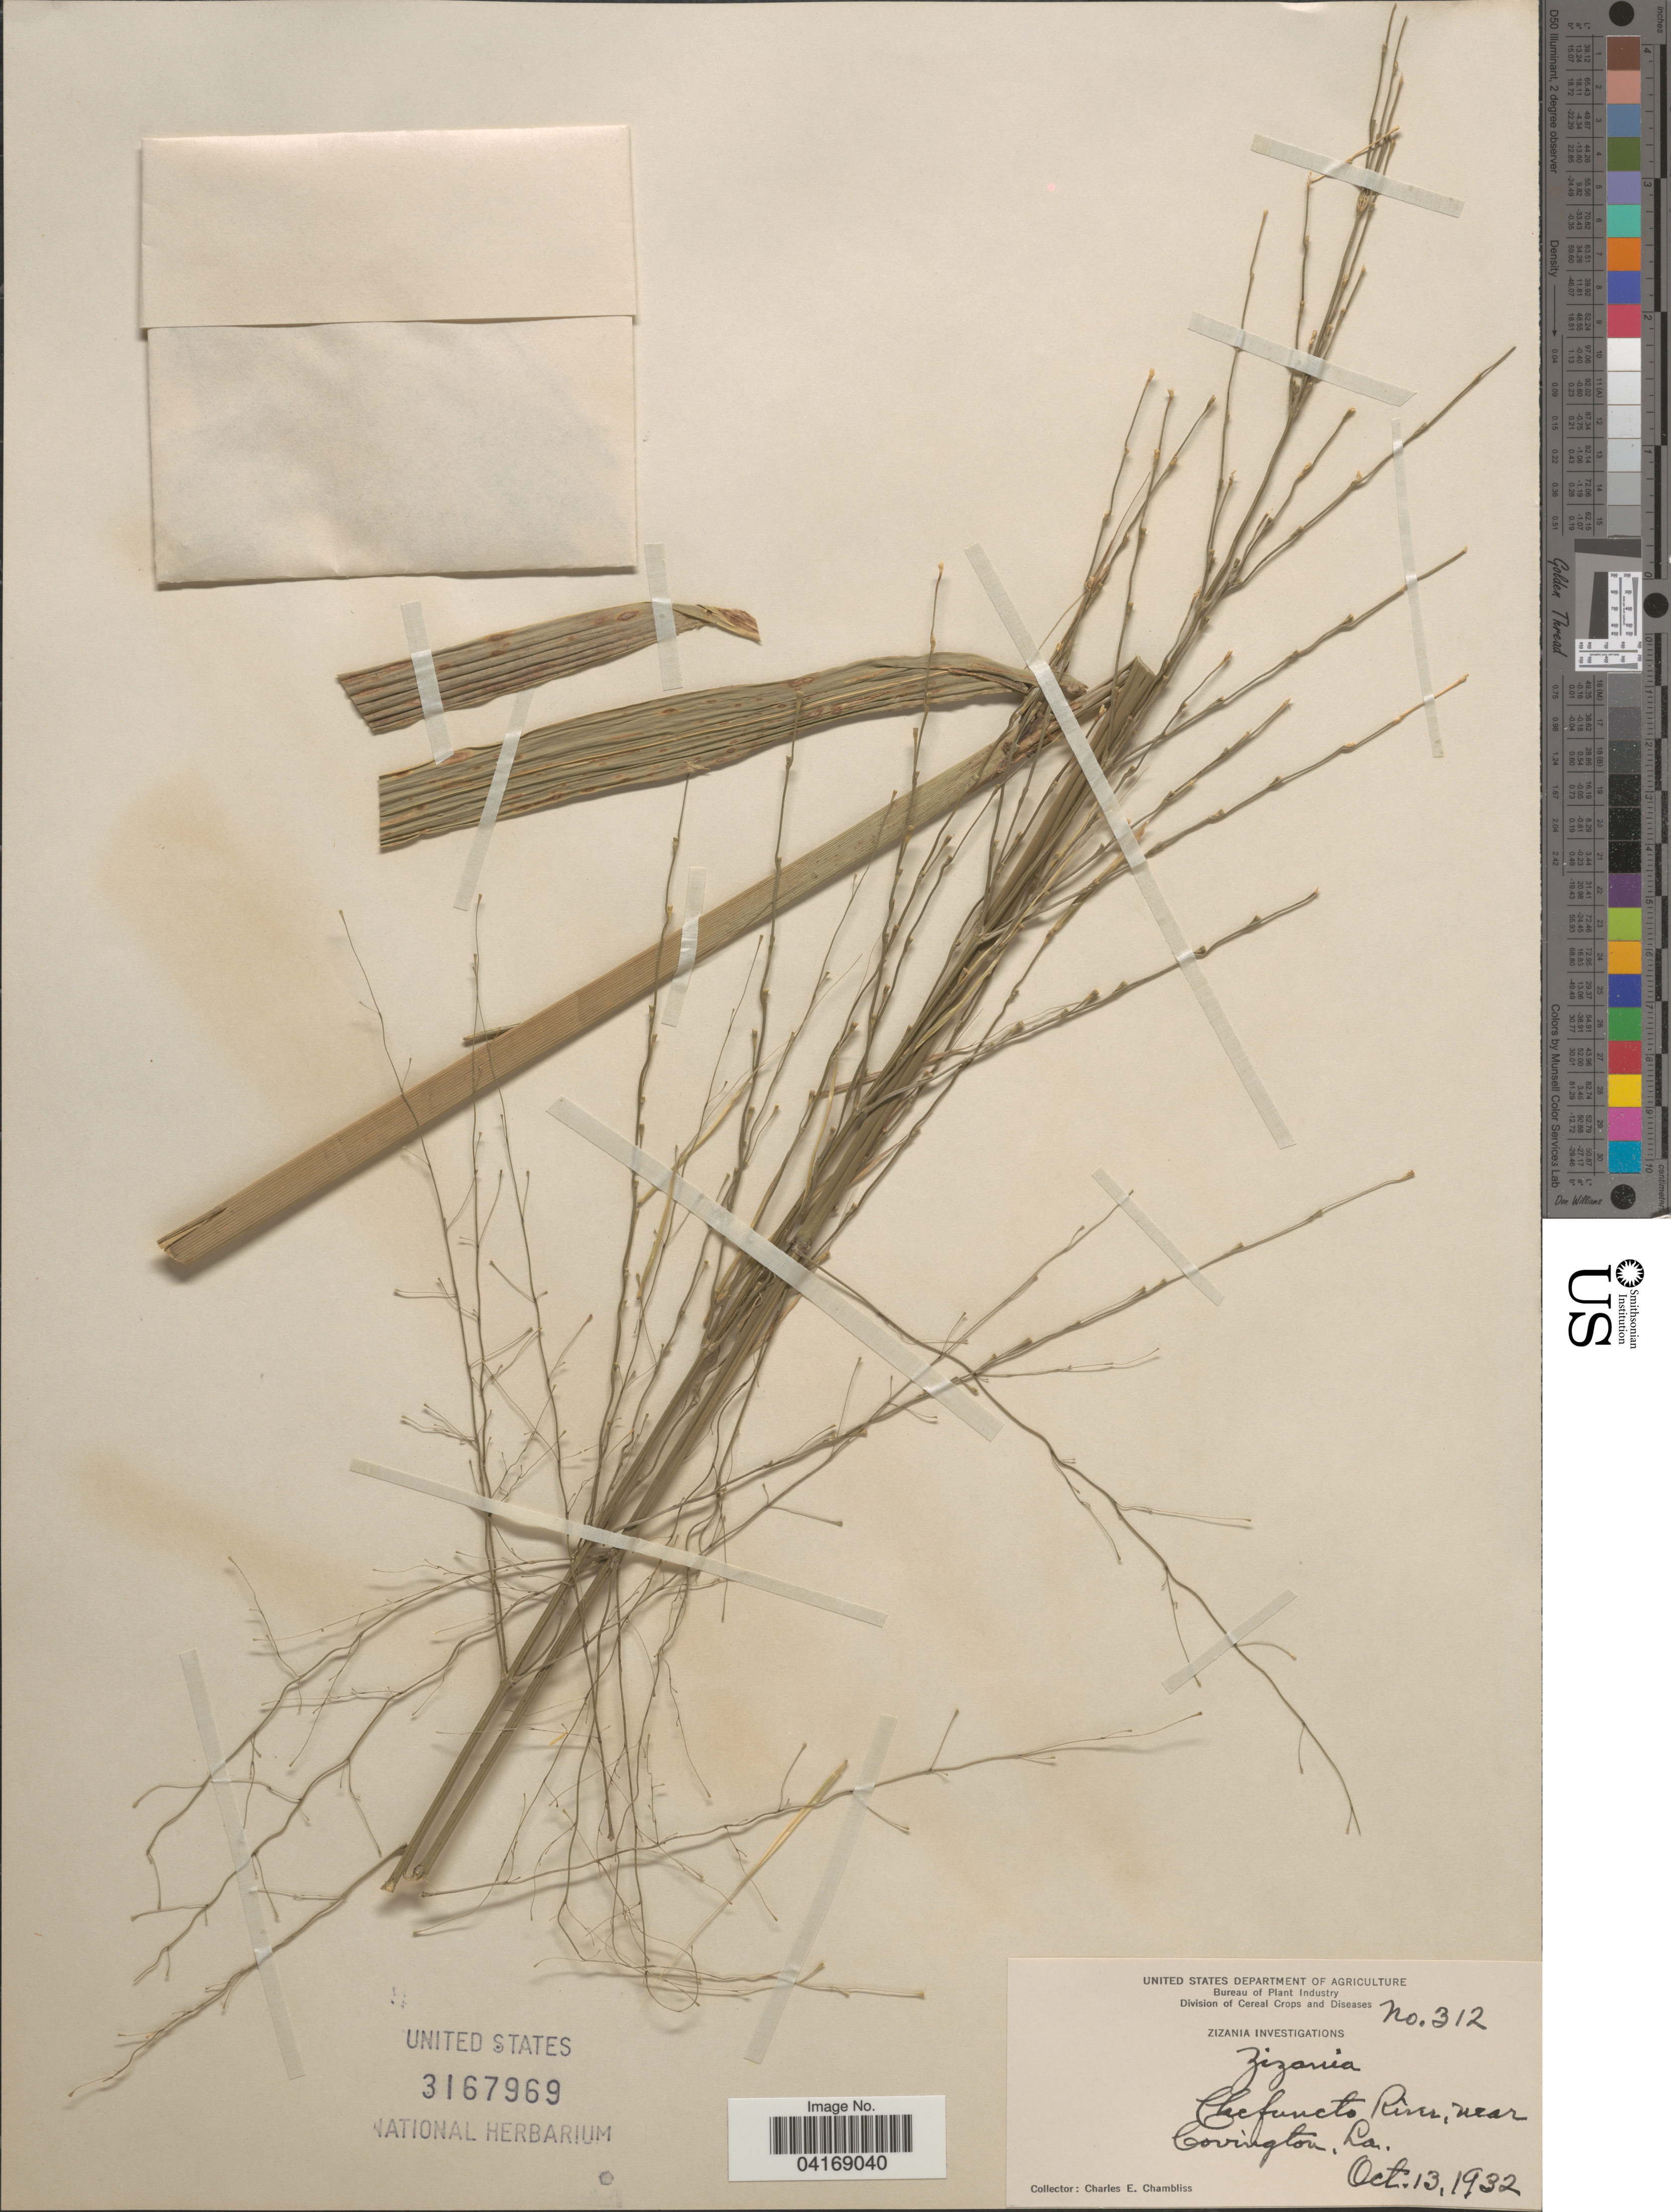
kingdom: Plantae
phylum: Tracheophyta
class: Liliopsida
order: Poales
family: Poaceae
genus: Zizania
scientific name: Zizania sp.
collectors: C. Chambliss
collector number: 312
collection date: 1932-10-13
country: United States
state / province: Louisiana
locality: Chefuncto River near Covington, La.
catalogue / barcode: US 3167969